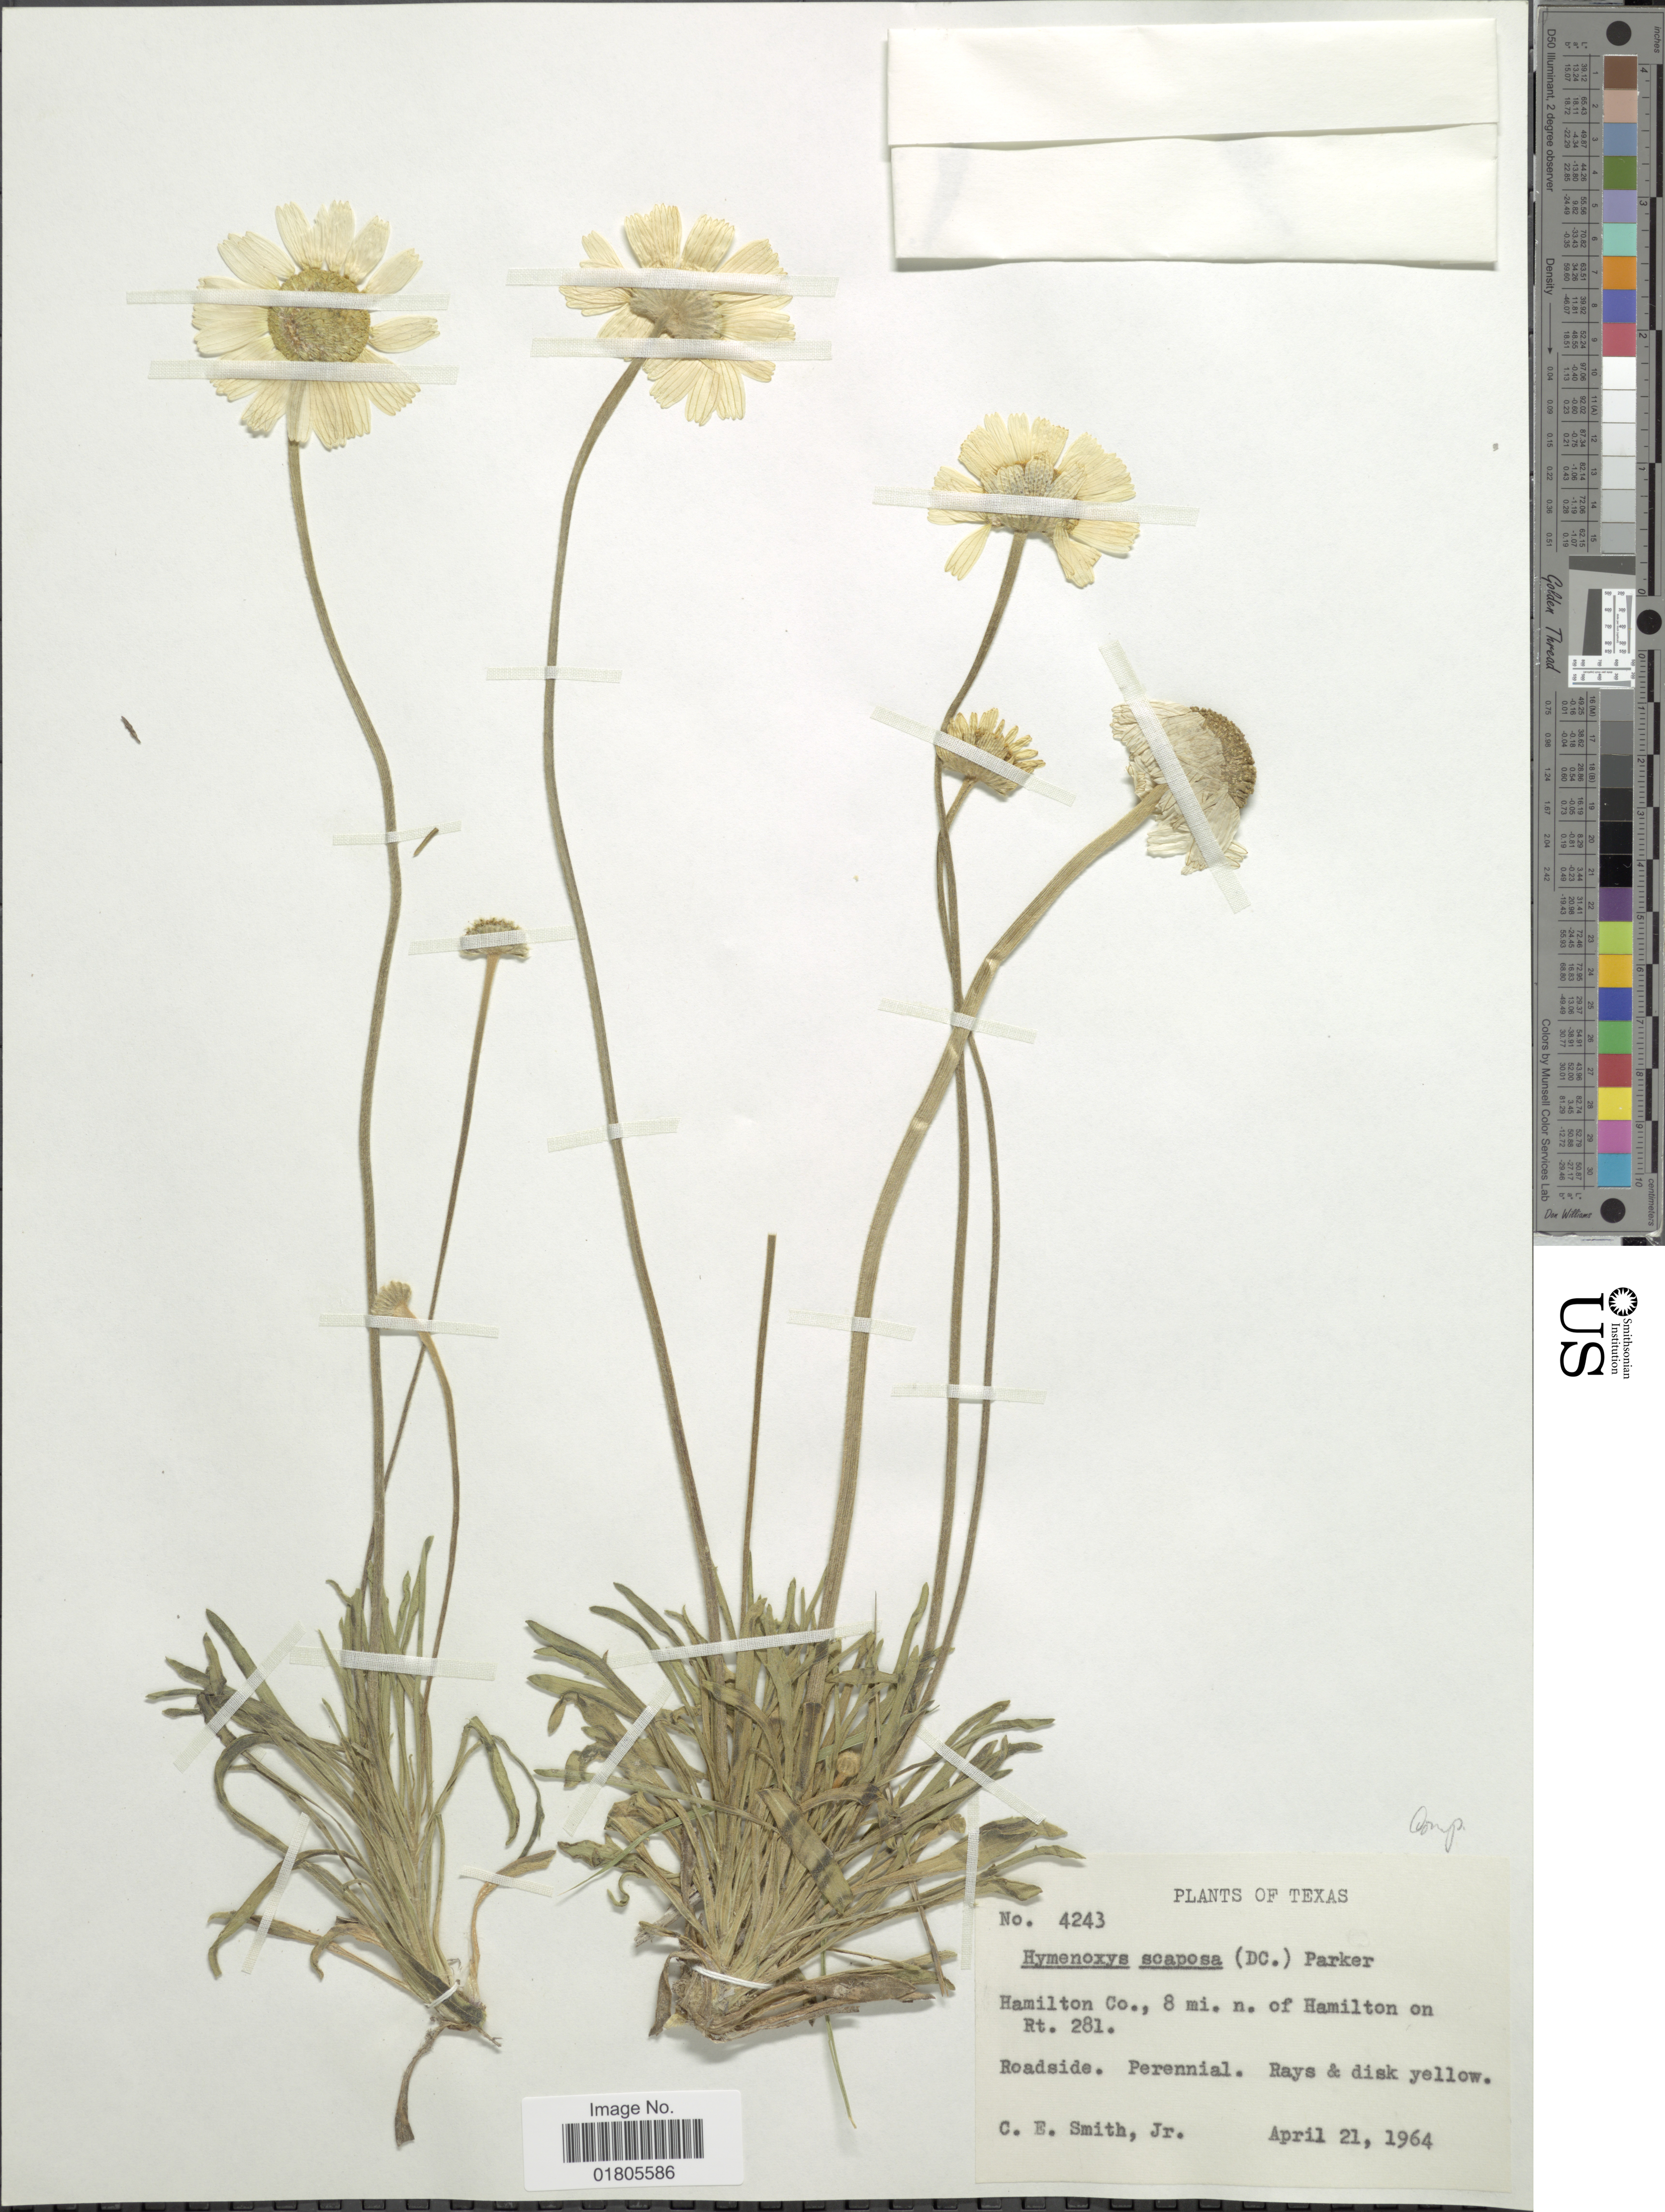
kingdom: Plantae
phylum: Tracheophyta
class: Magnoliopsida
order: Asterales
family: Asteraceae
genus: Actinea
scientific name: Actinea scaposa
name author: (DC.) Kuntze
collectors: C. E. Smith Jr.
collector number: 4243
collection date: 1964-04-21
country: United States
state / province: Texas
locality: Hamilton Co., 8 mi. n. of Hamilton on Rte. 281